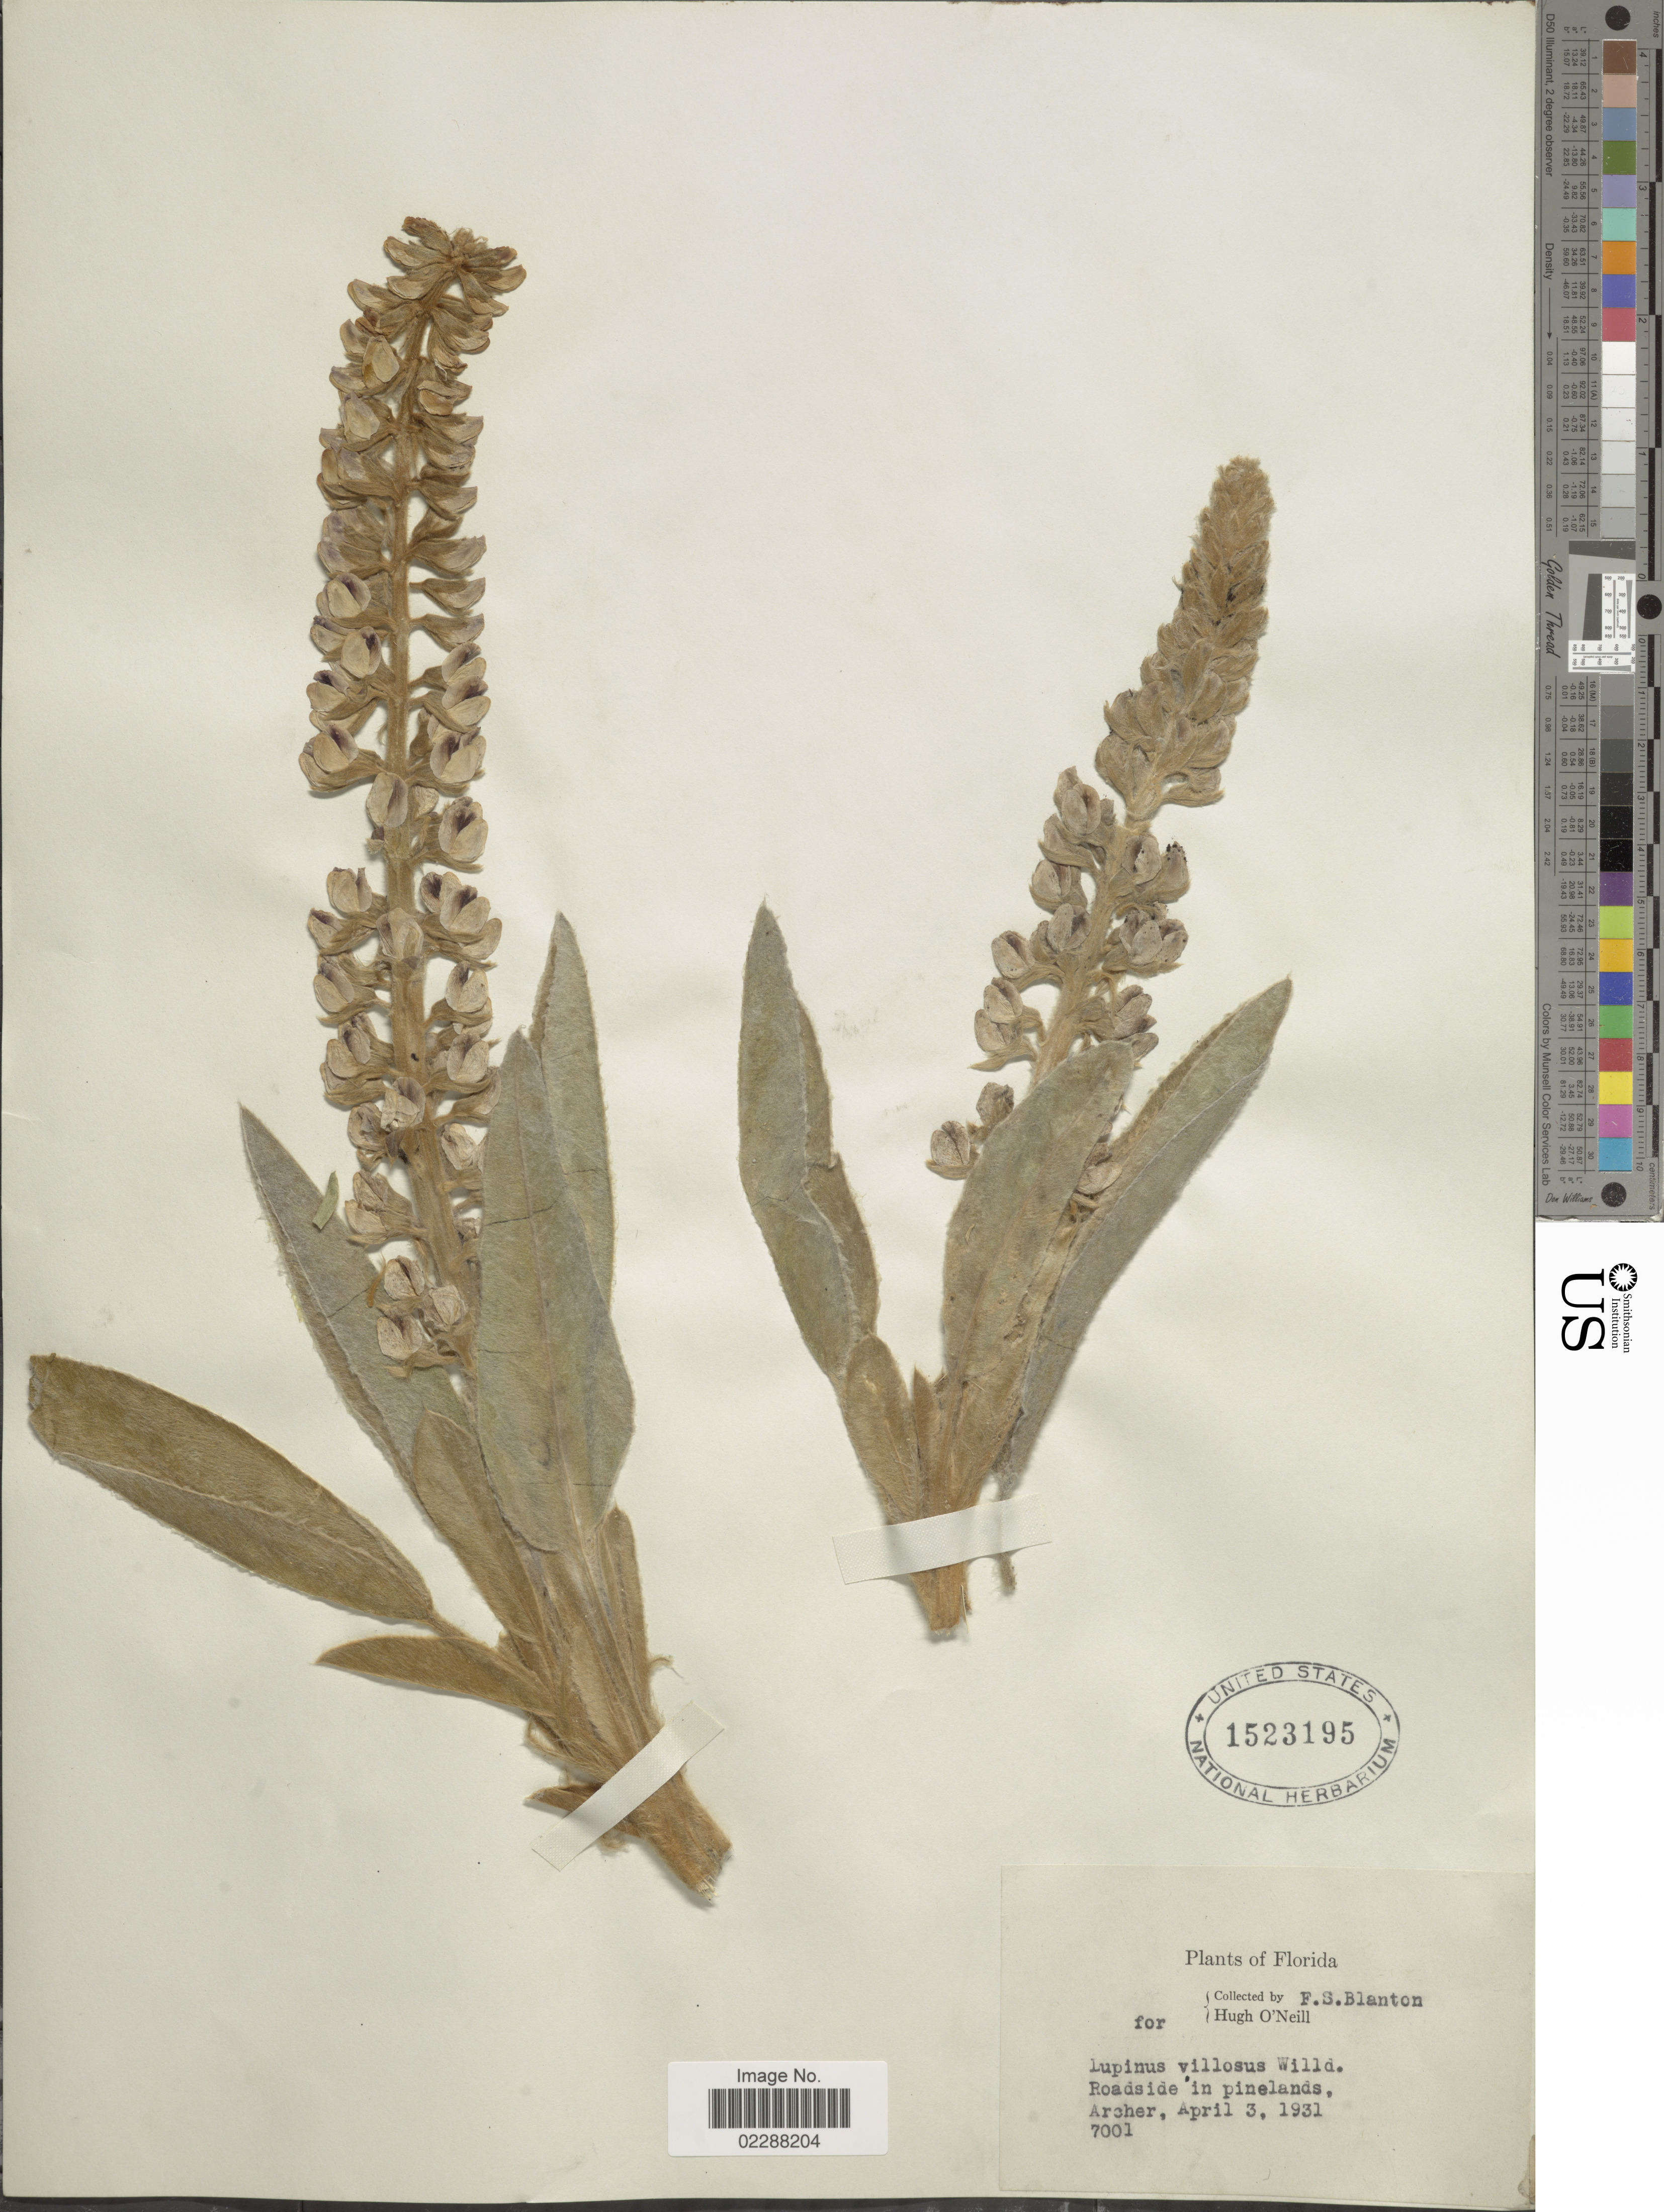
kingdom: Plantae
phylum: Tracheophyta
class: Magnoliopsida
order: Fabales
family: Fabaceae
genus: Lupinus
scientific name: Lupinus villosus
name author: Willd.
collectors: F. S. Blanton & H. O'Neill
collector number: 7001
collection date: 1931-04-03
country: United States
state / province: Florida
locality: Roadside in pinelands, Archer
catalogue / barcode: US 1523195